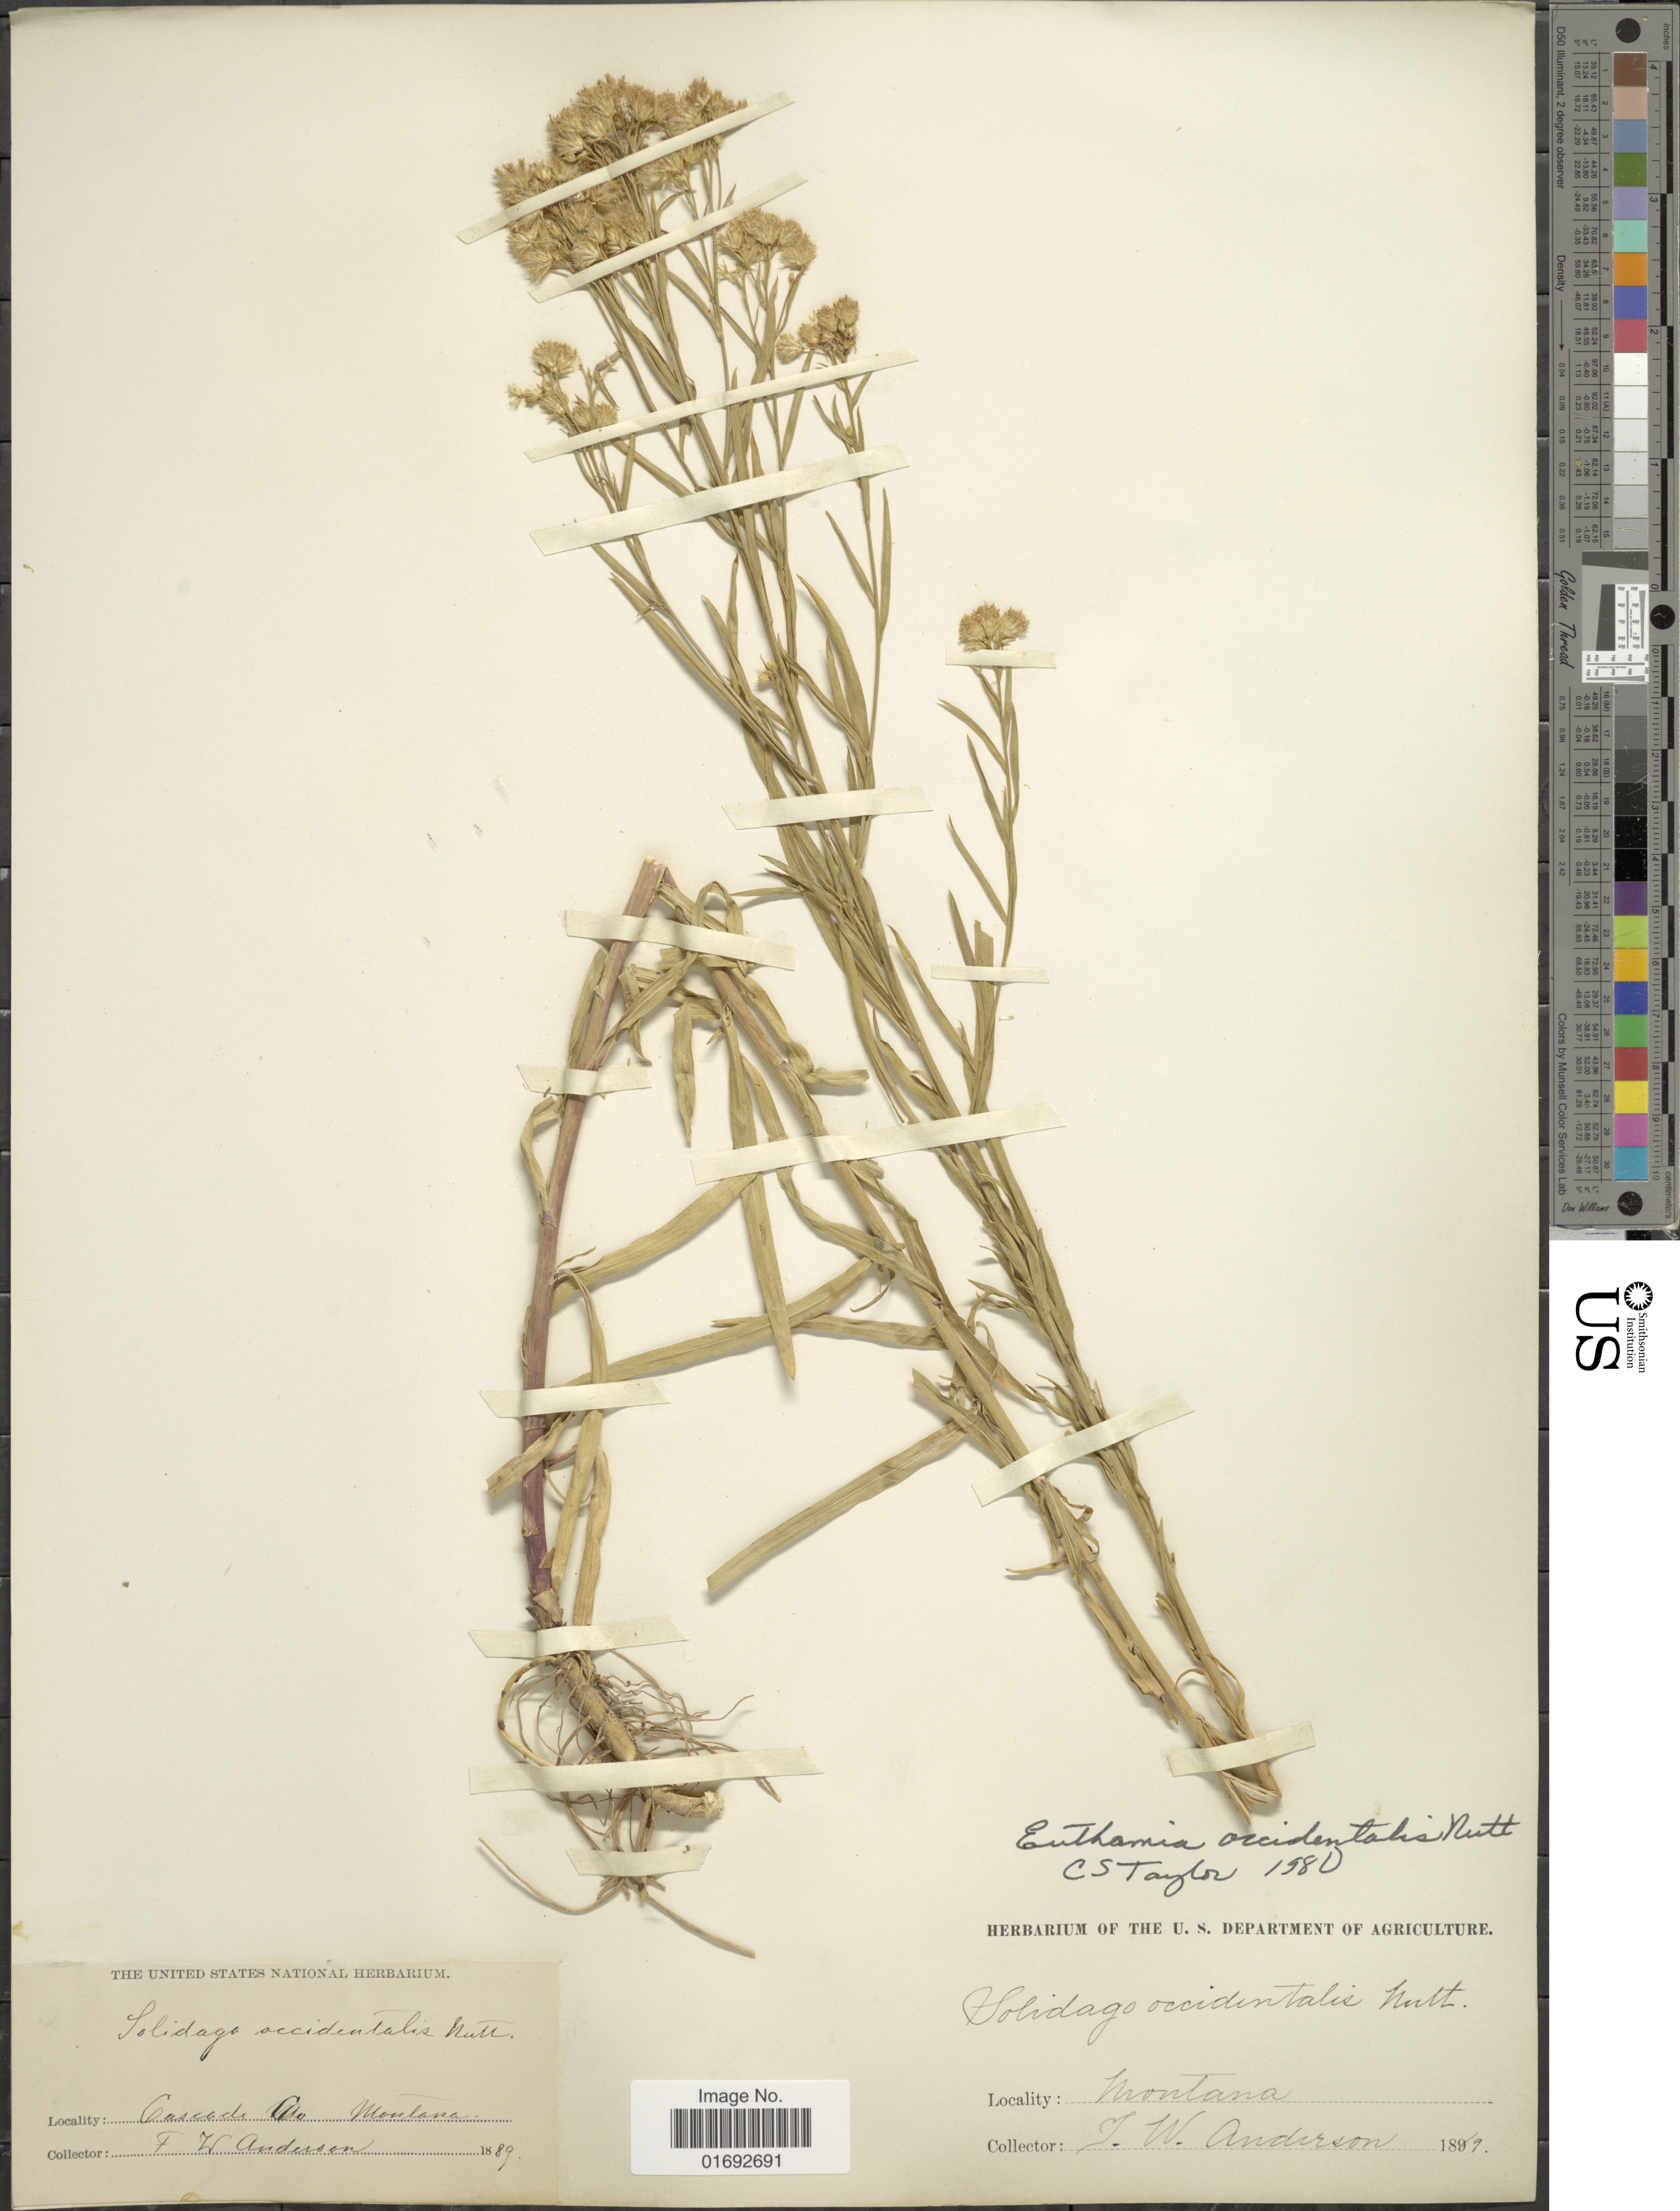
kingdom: Plantae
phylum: Tracheophyta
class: Magnoliopsida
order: Asterales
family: Asteraceae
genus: Euthamia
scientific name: Euthamia occidentalis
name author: Nutt.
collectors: F. W. Anderson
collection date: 1889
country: United States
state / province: Montana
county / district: Cascade